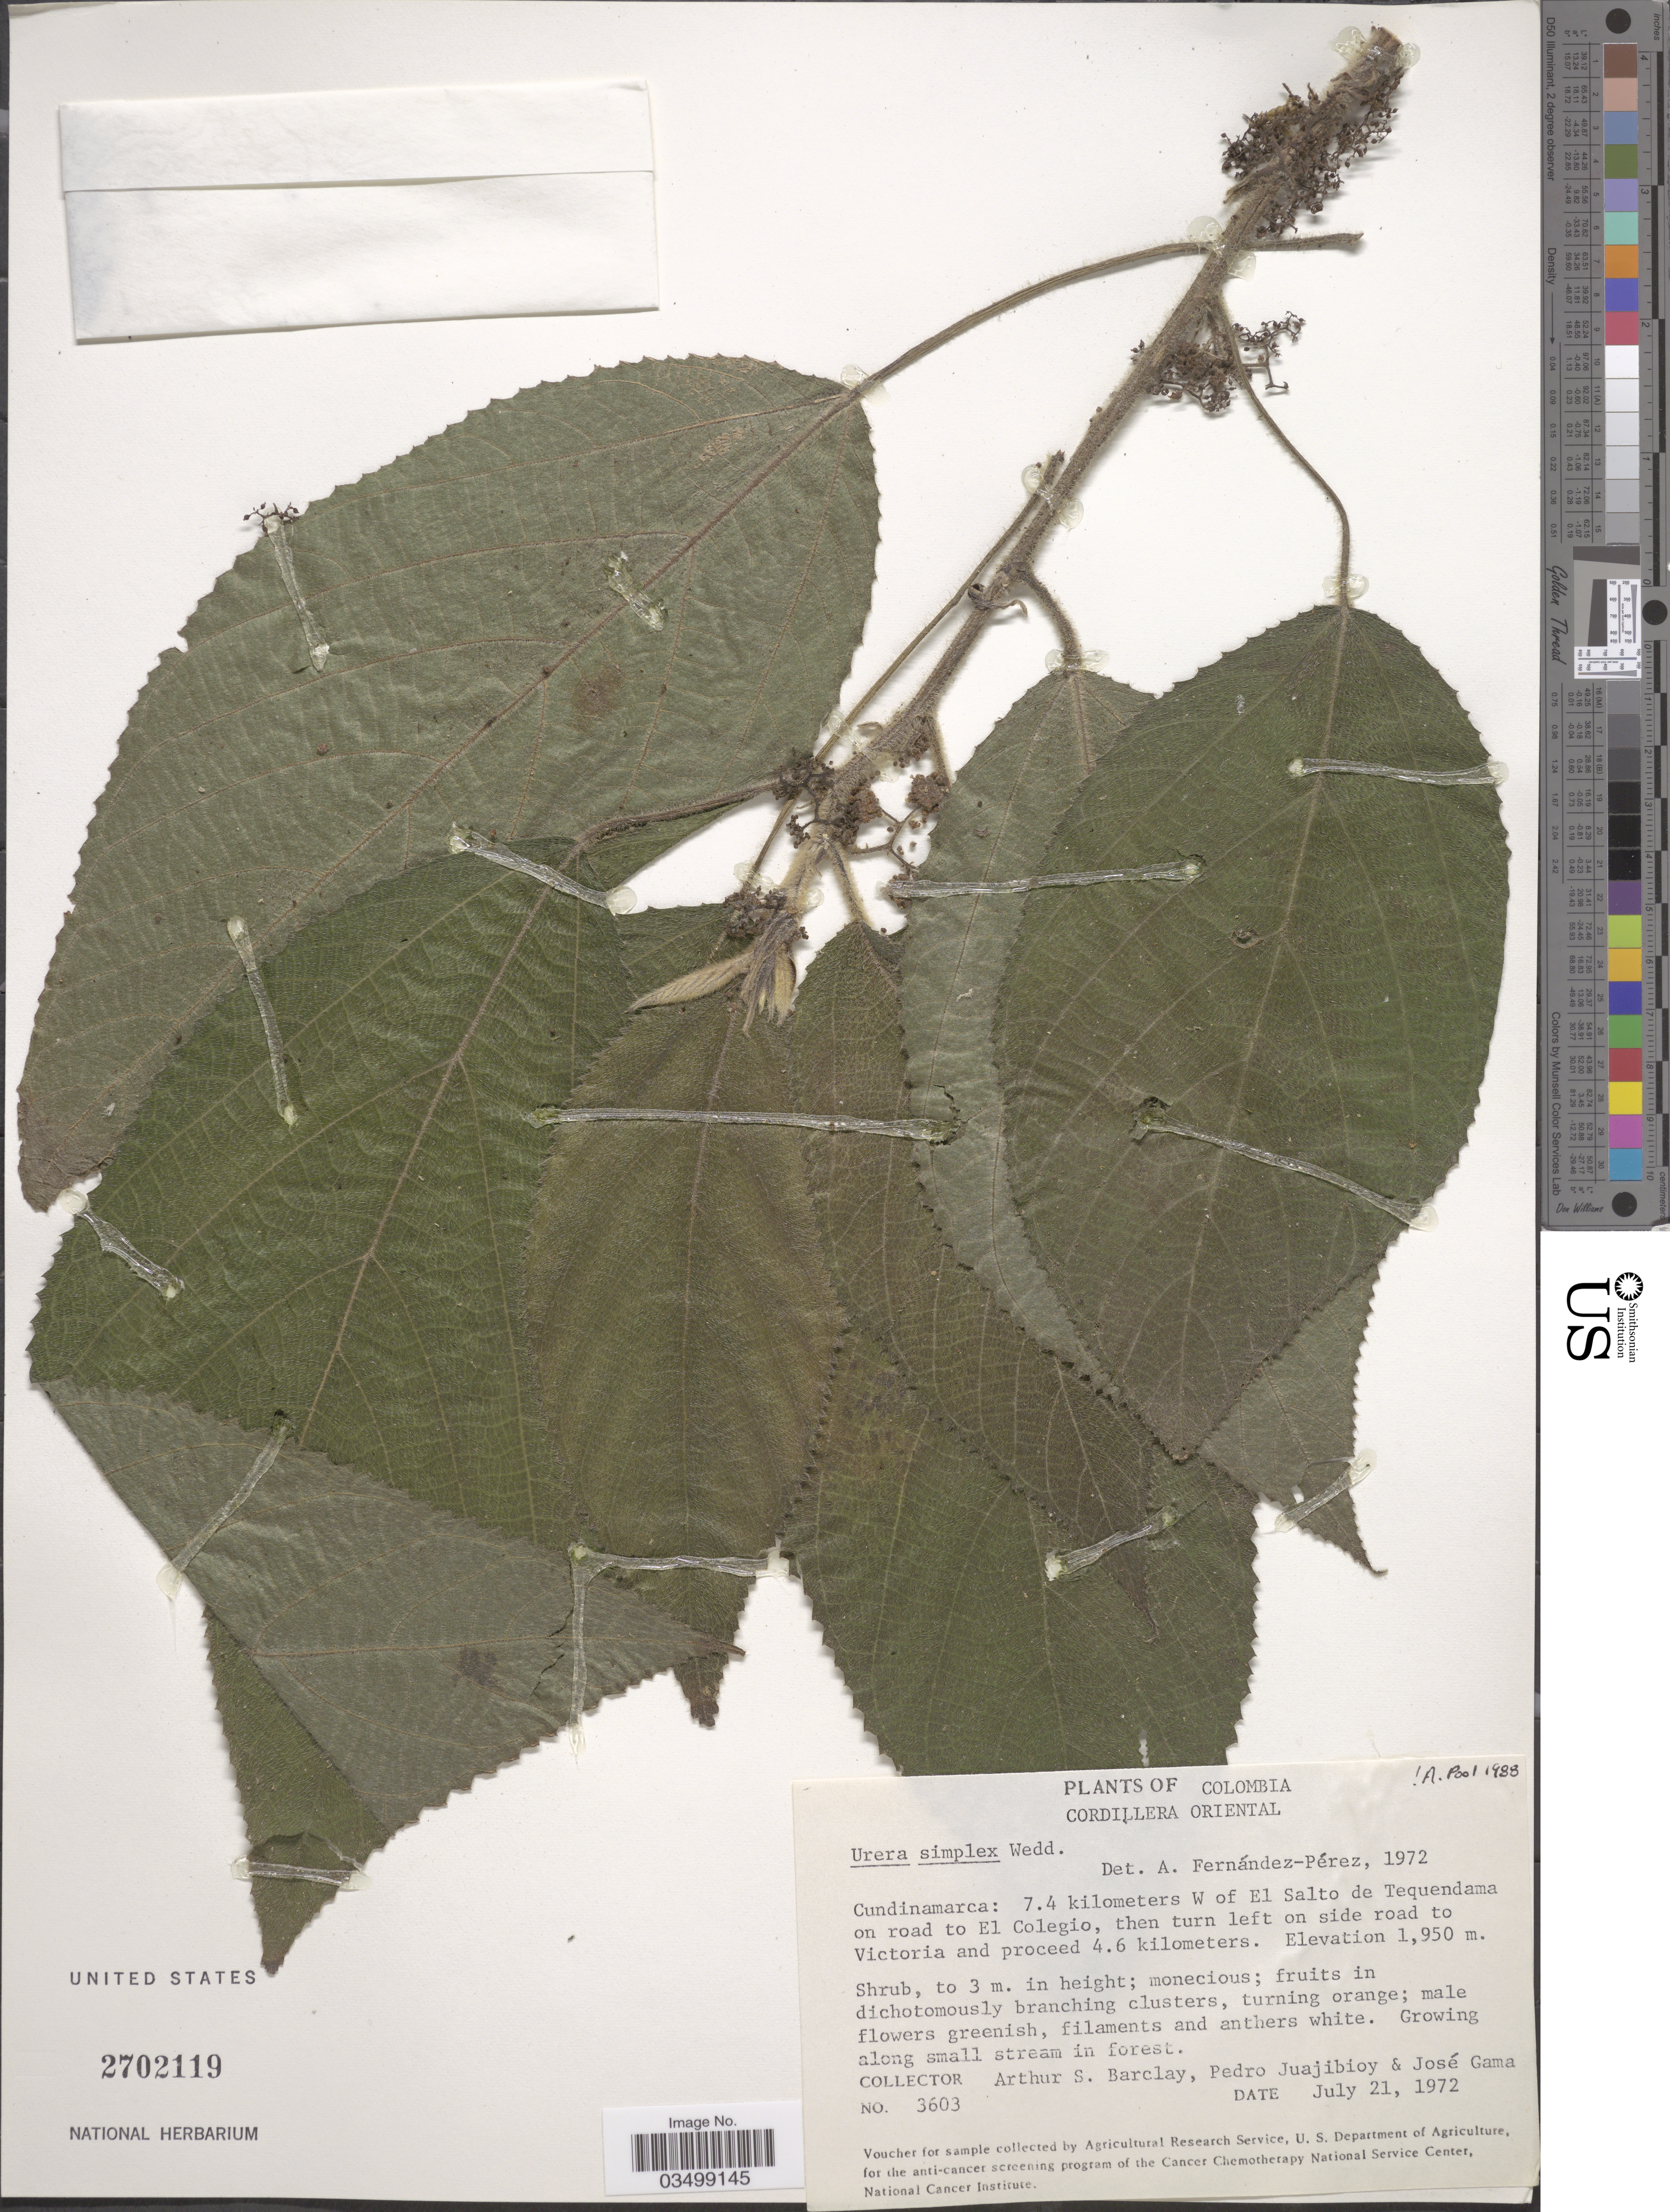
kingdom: Plantae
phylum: Tracheophyta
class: Magnoliopsida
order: Rosales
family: Urticaceae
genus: Urera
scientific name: Urera simplex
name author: Wedd.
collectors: A. S. Barclay, P. Juajibioy & J. Gama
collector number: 3603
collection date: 1972-07-21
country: Colombia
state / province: Cundinamarca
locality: Cordillera Oriental. 7.4 kilometers W of El Salto de Tequendama on road to El Colegio, then turn left on side road to Victoria and proceed 4.6 kilometers.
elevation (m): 1950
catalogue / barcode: US 2702119